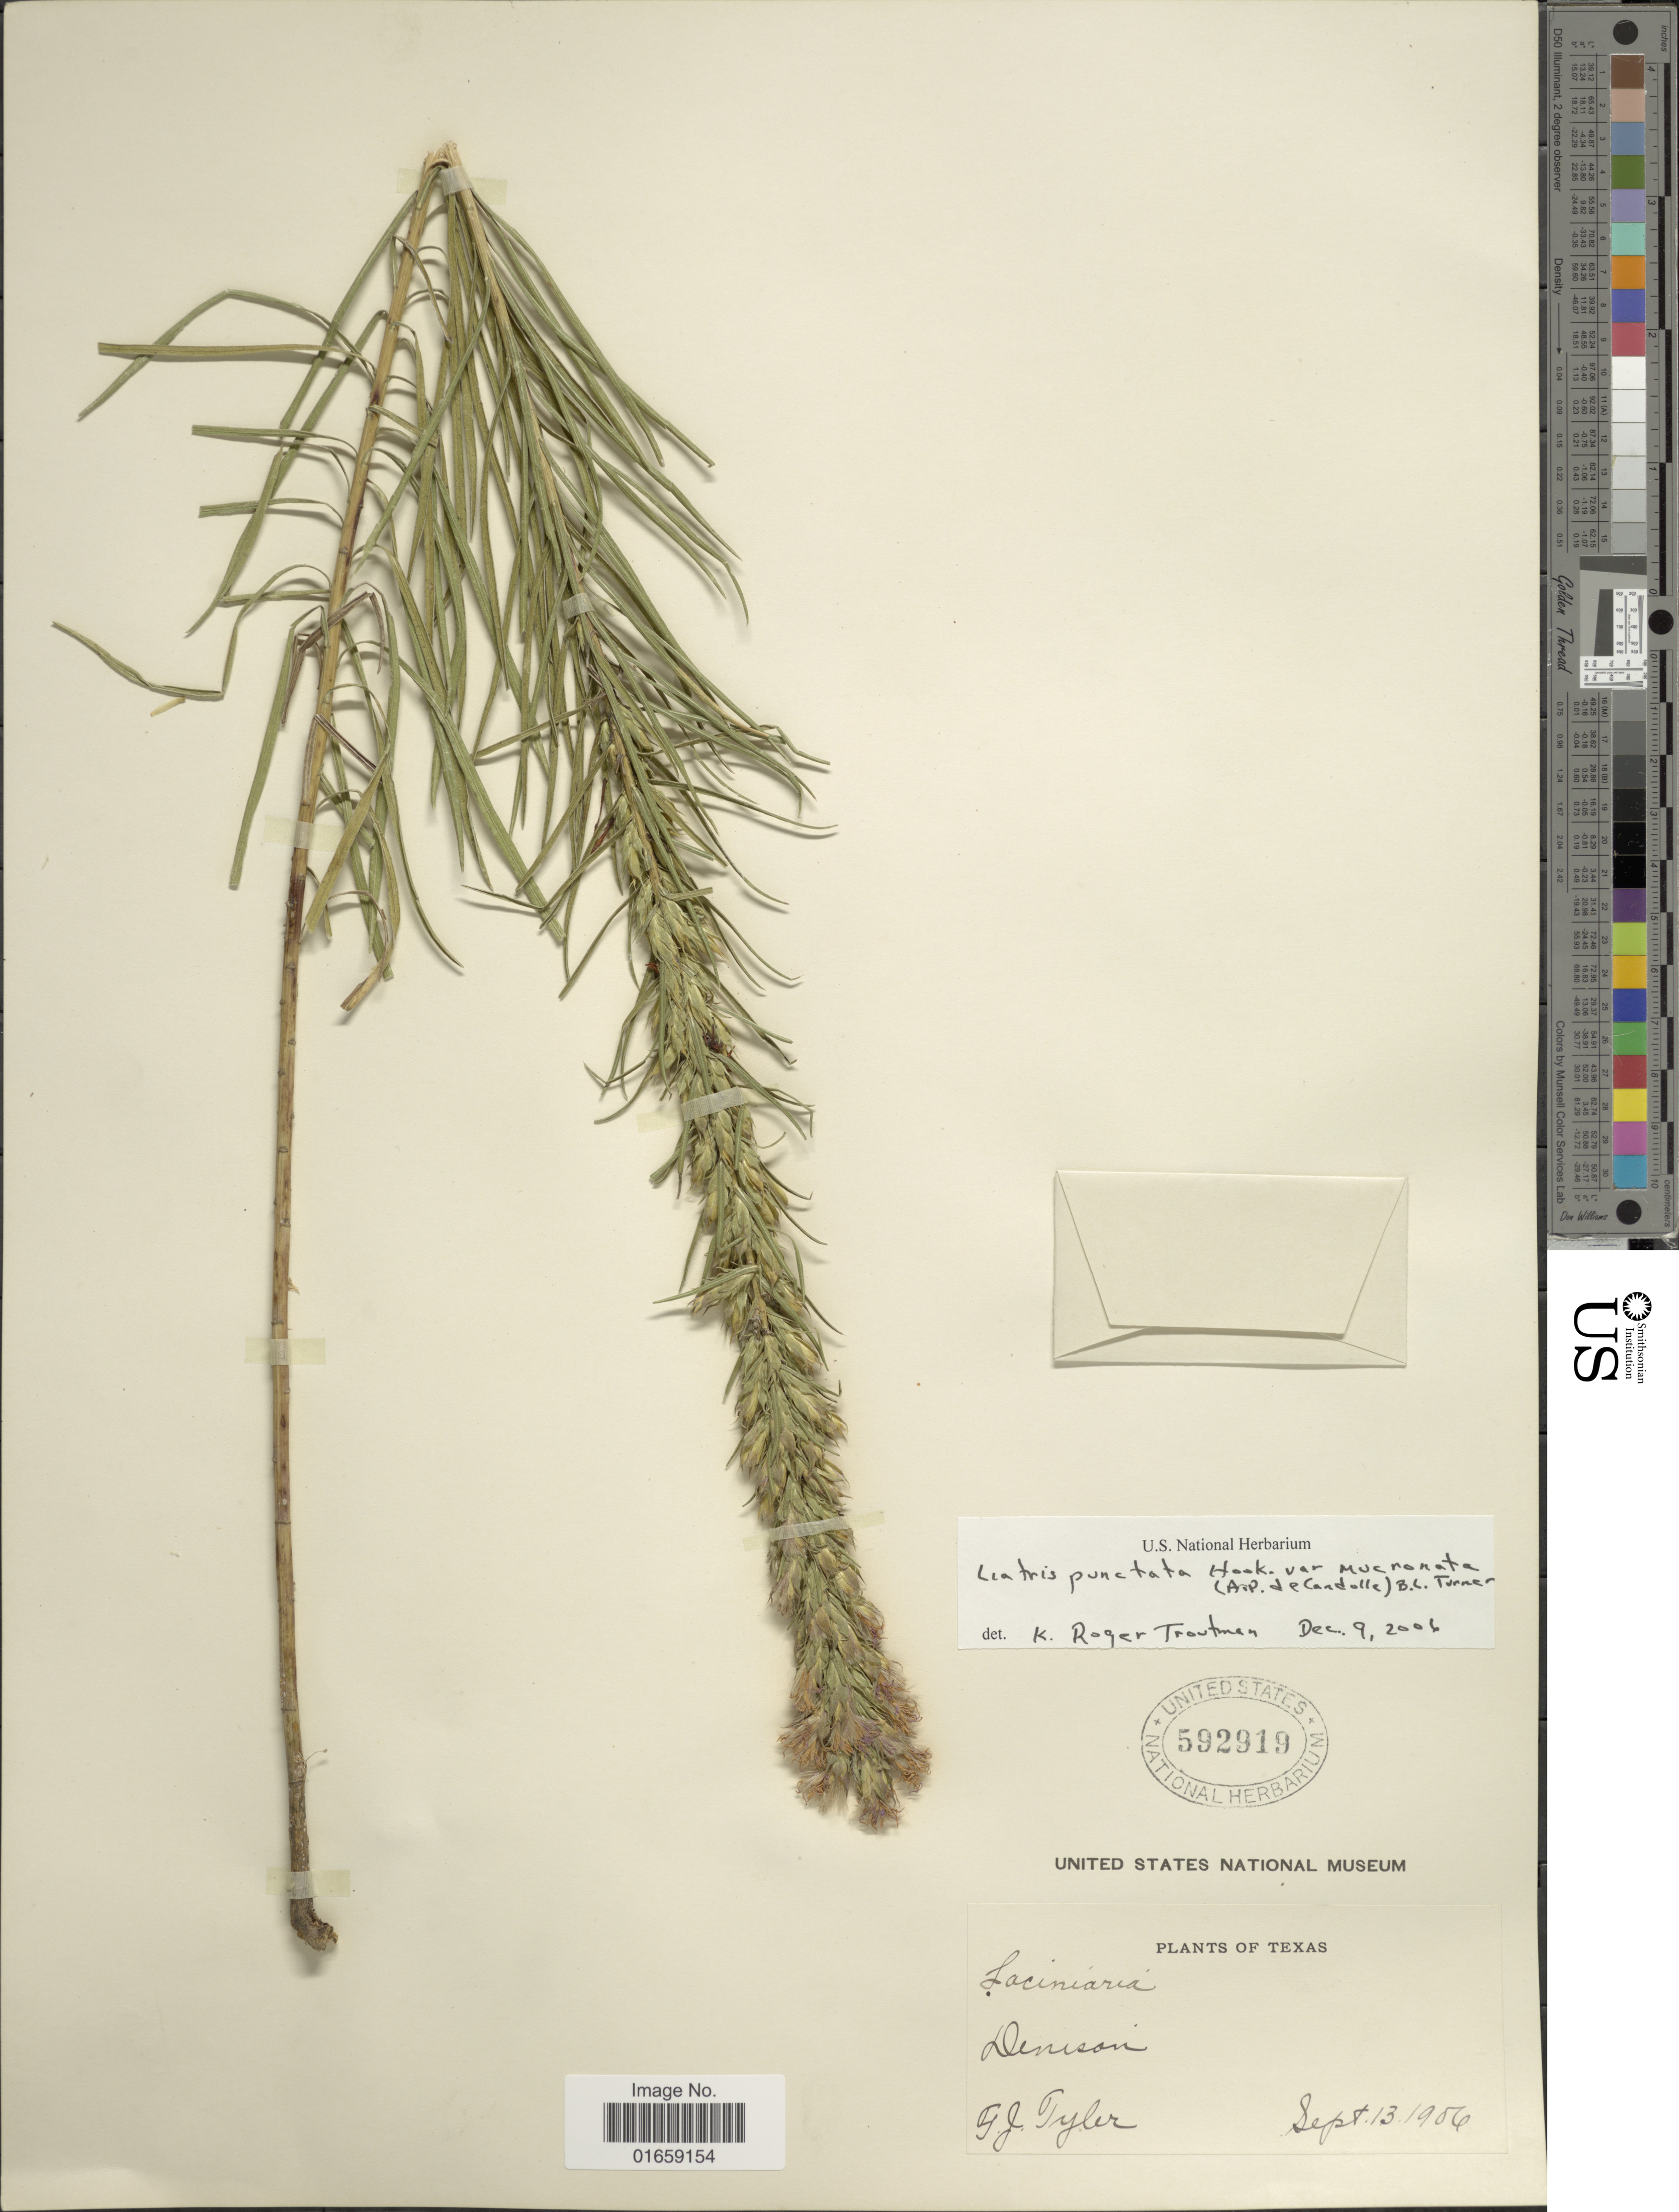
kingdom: Plantae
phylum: Tracheophyta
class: Magnoliopsida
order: Asterales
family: Asteraceae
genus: Liatris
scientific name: Liatris punctata var. mucronata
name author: (DC.) B.L. Turner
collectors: F. Tyler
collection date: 1906-09-13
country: United States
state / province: Texas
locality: Denison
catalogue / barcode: US 592919